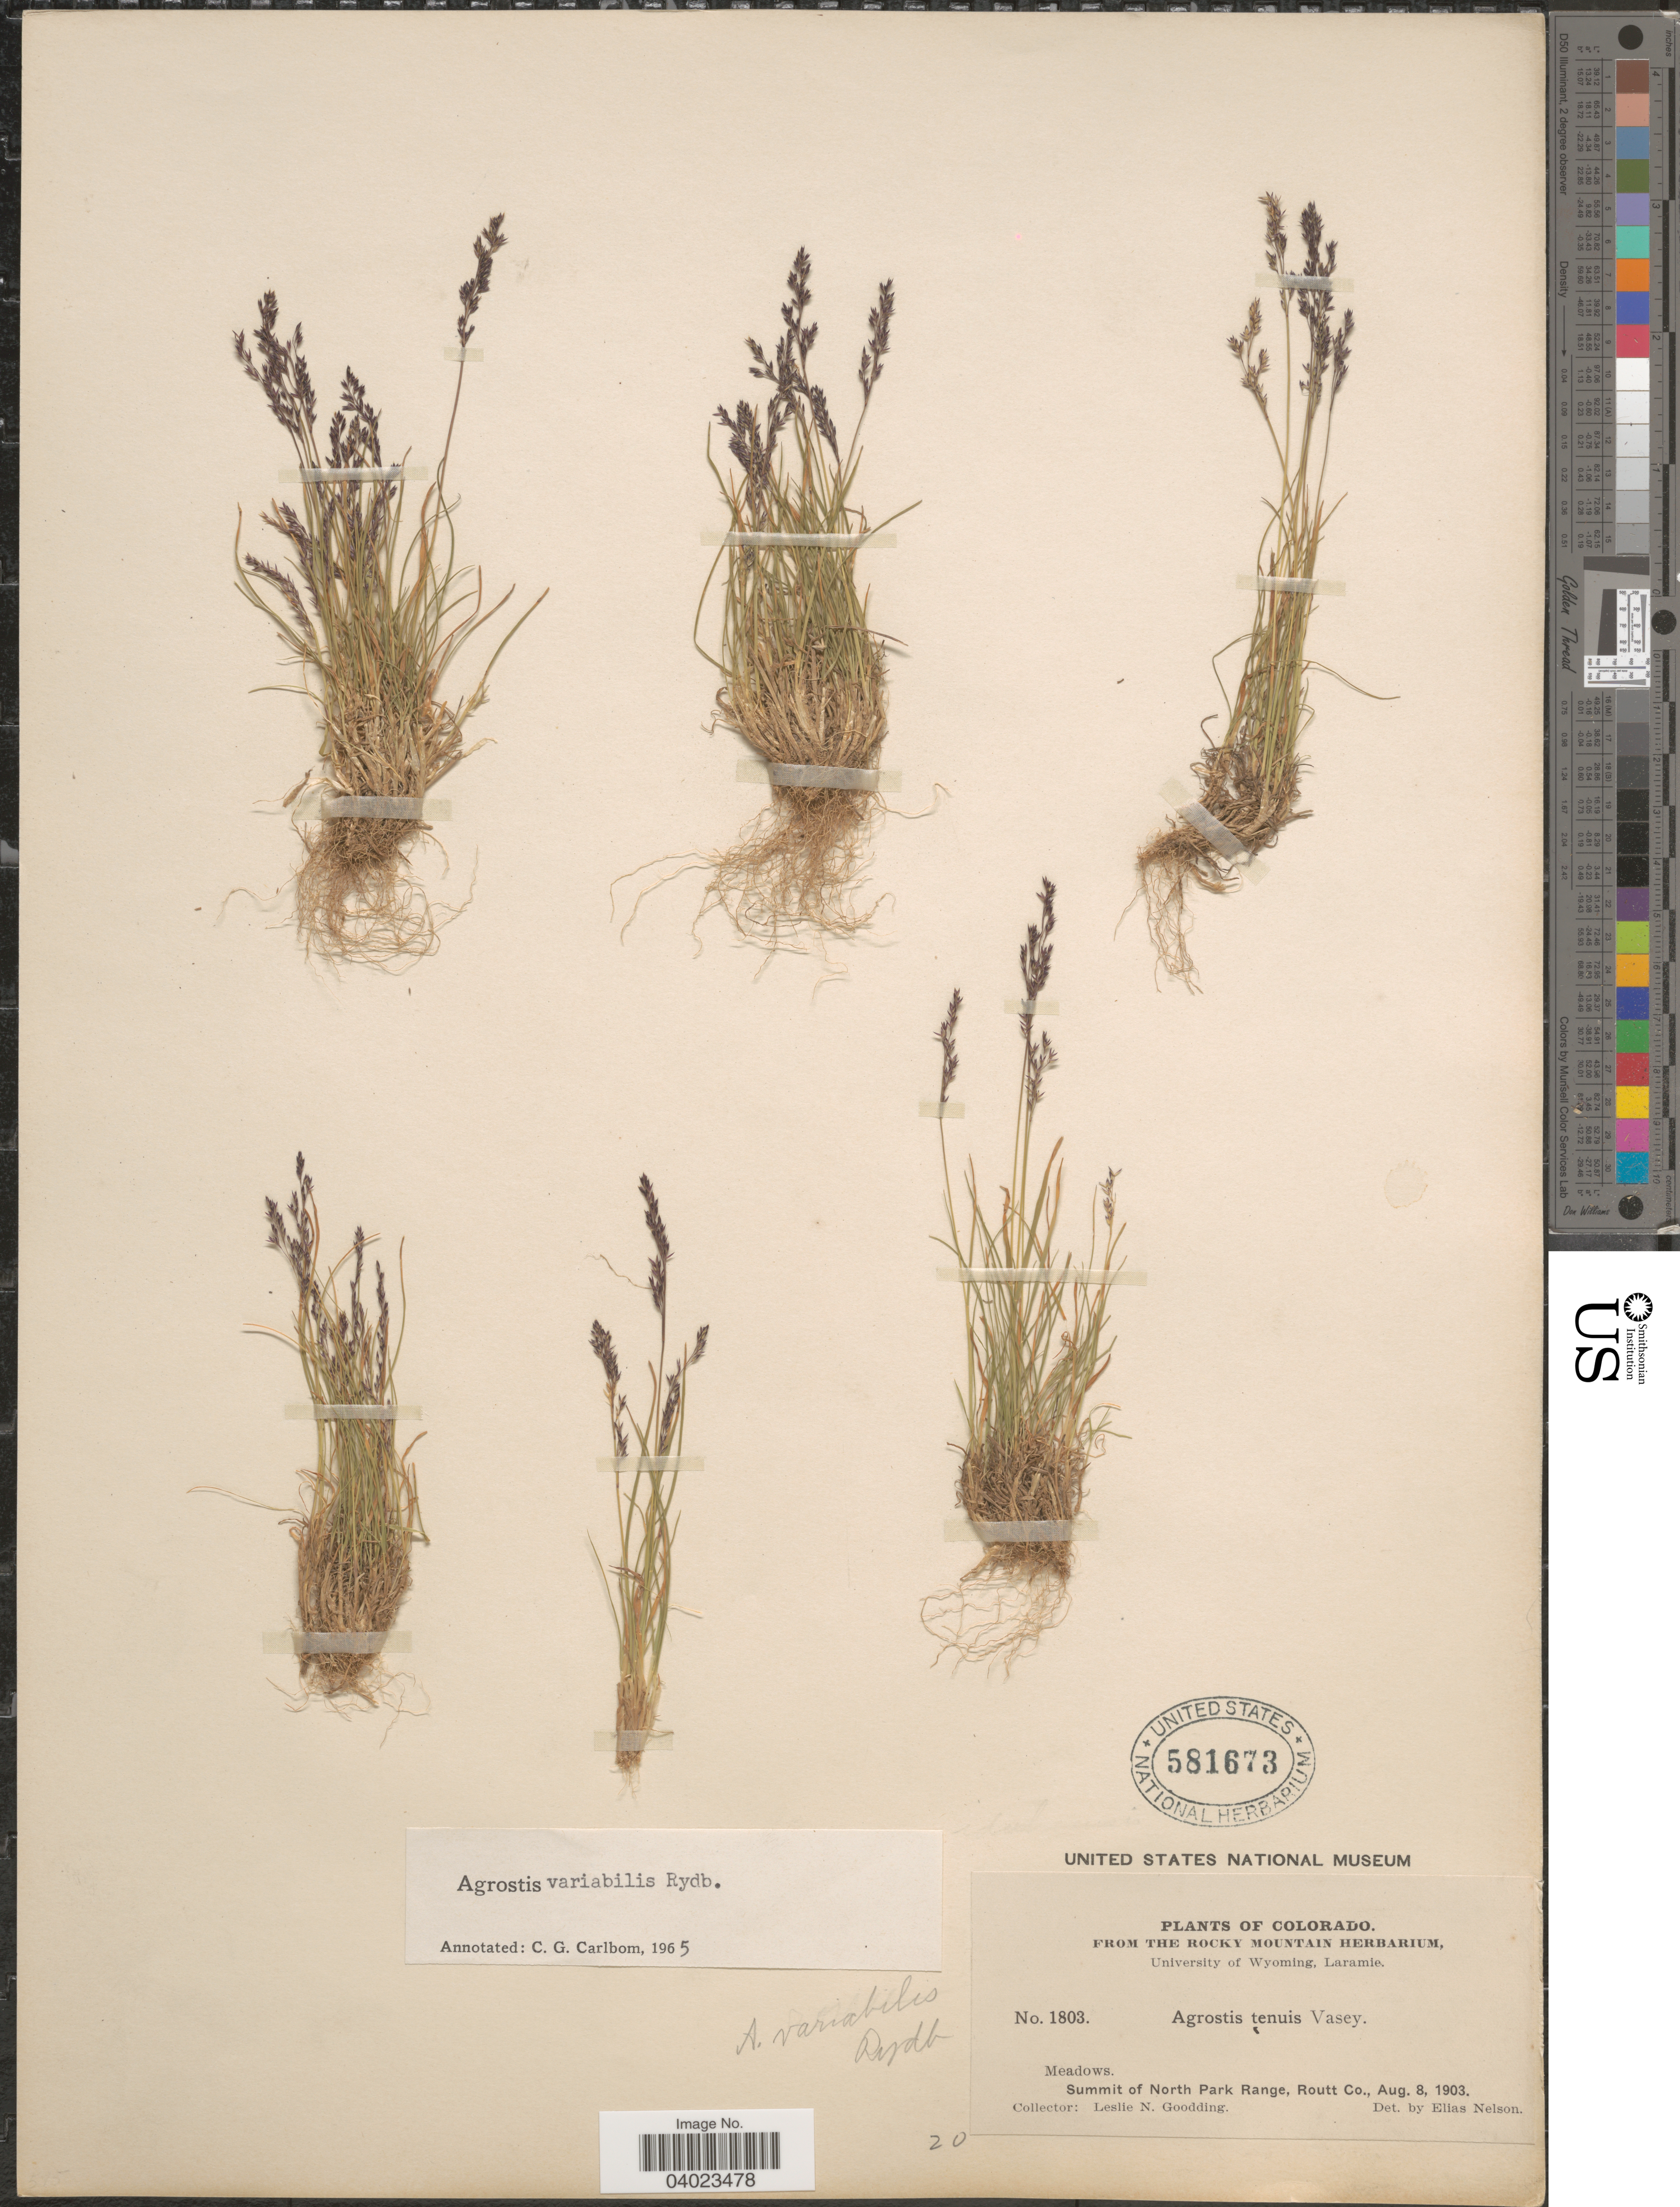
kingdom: Plantae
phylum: Tracheophyta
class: Liliopsida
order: Poales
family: Poaceae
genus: Agrostis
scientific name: Agrostis variabilis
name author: Rydb.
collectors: L. N. Goodding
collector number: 1803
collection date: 1903-08-08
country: United States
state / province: Colorado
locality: Summit of North Park Range, Routt Co.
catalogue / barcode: US 581673